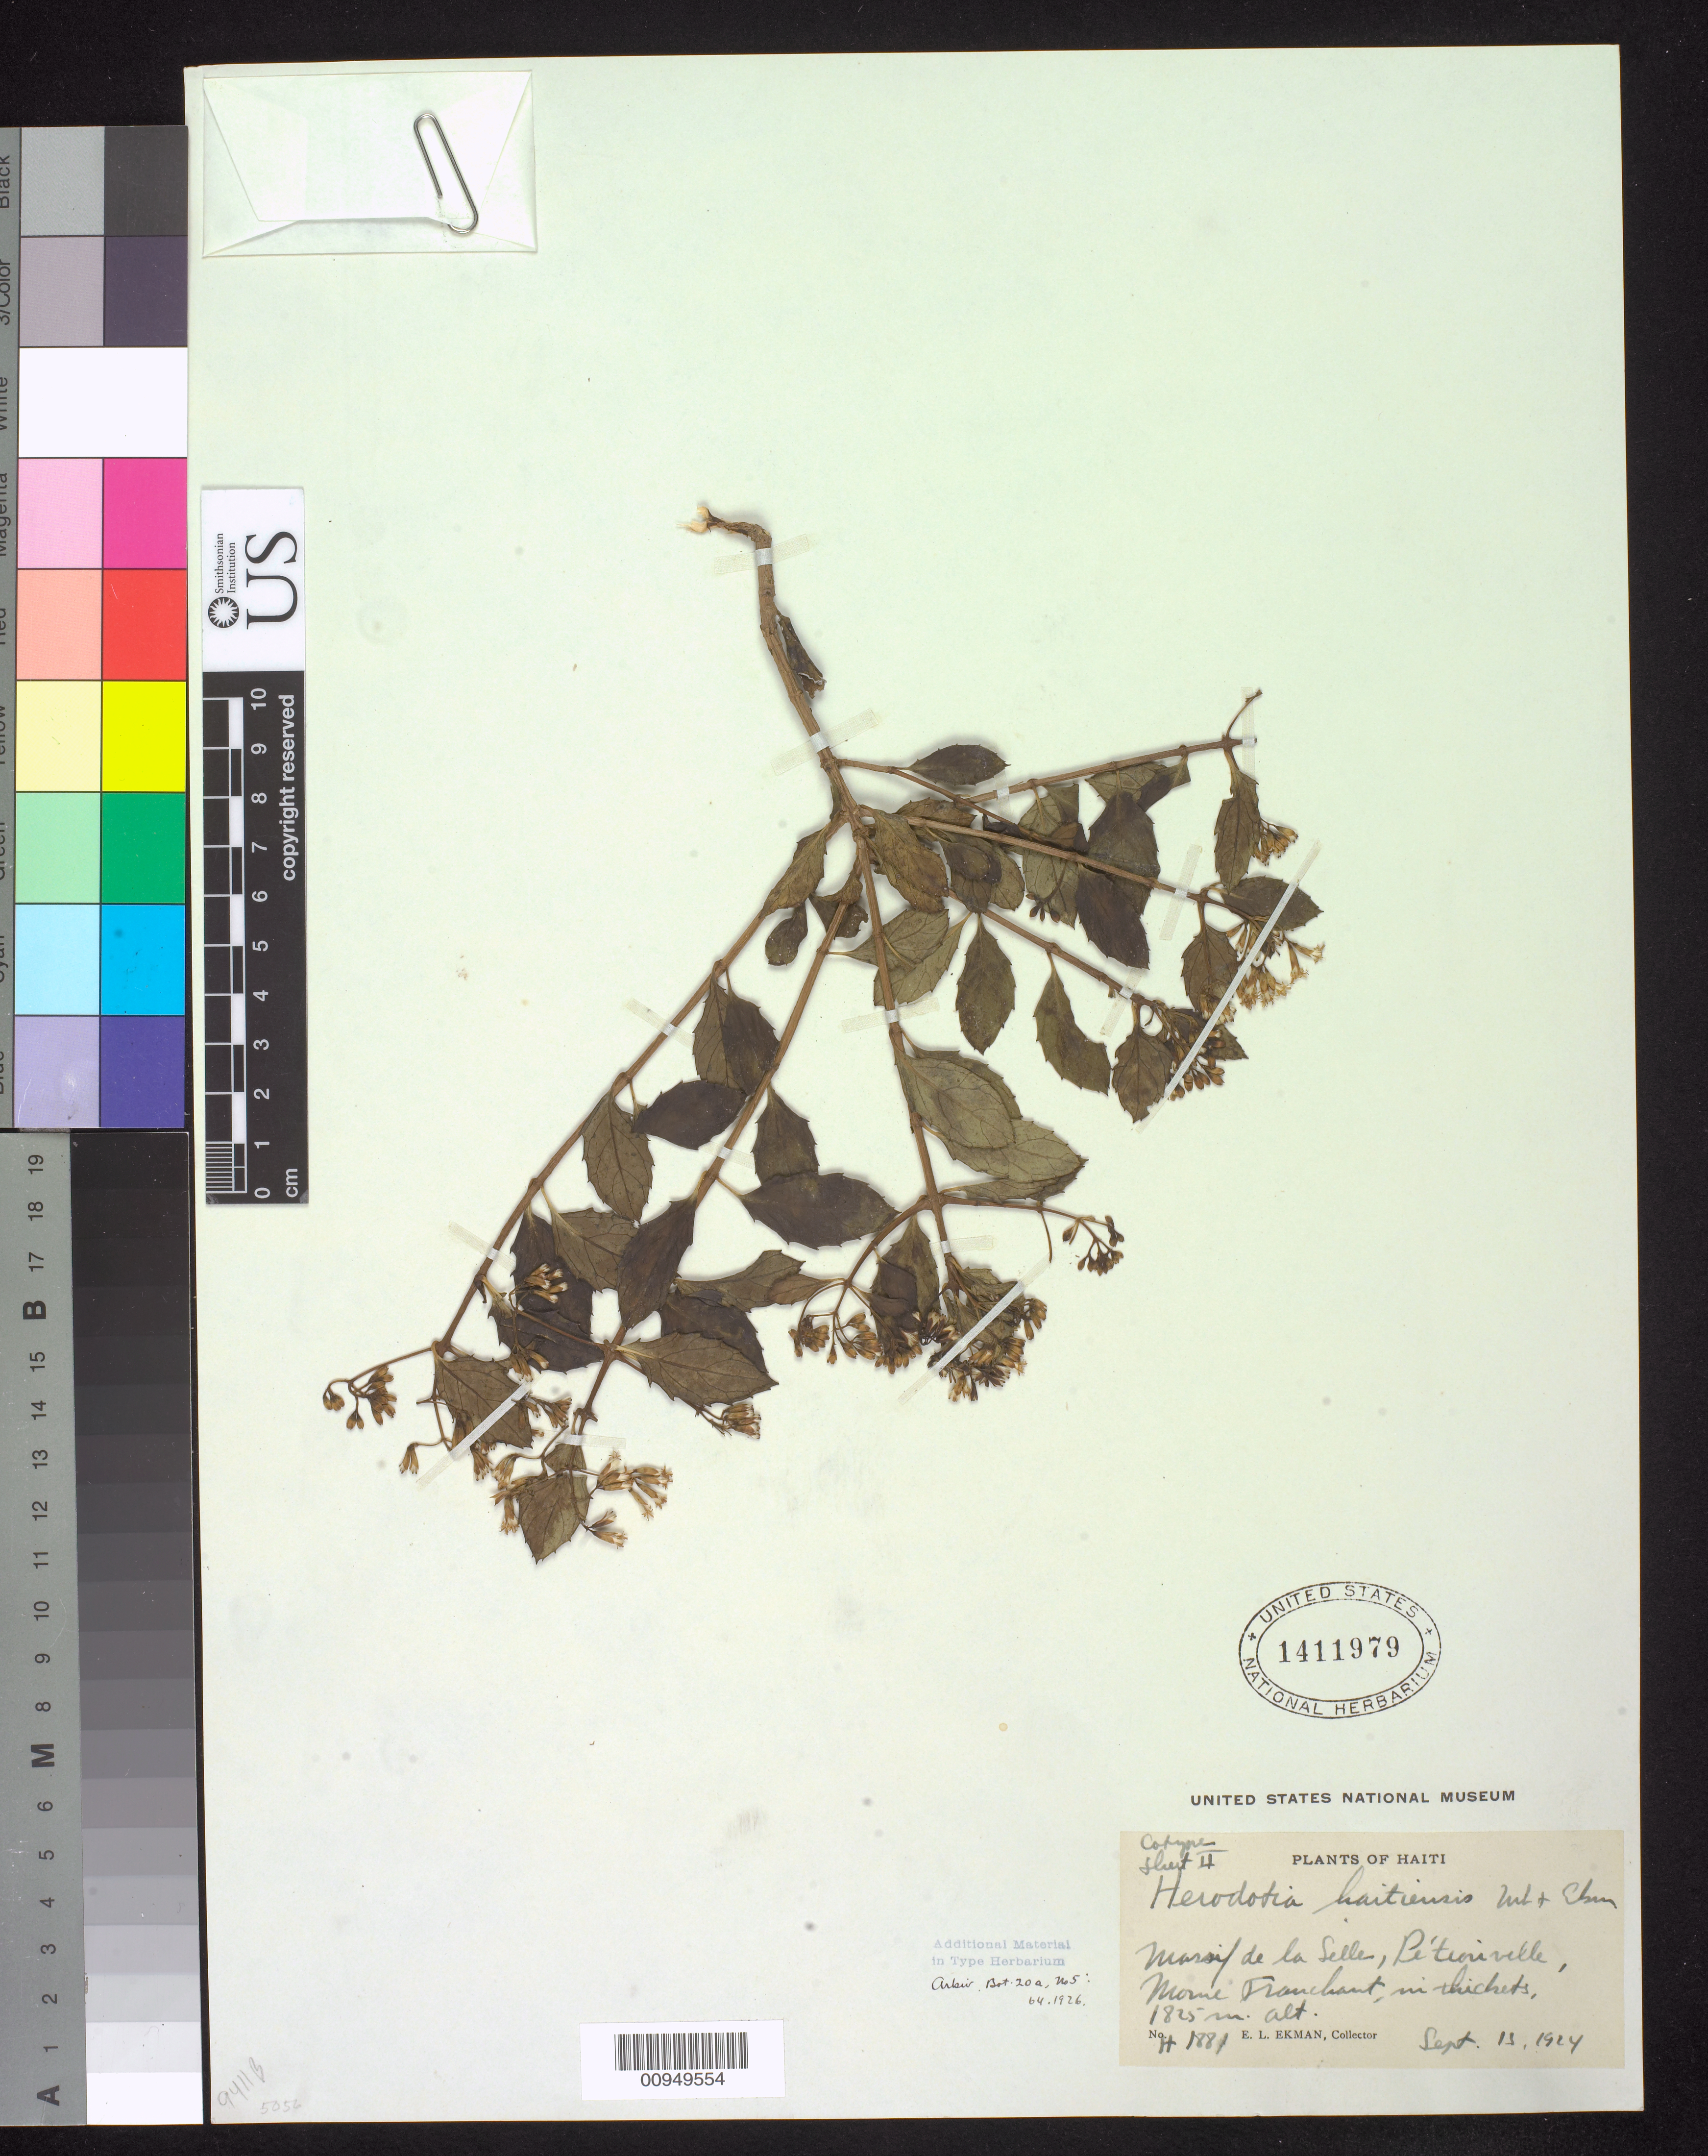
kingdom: Plantae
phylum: Tracheophyta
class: Magnoliopsida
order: Asterales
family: Asteraceae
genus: Herodotia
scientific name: Herodotia haitiensis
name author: Urb. & Ekman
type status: Isotype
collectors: E. L. Ekman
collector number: H 1881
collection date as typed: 13 Sep 1924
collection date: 1924-09-13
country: Haiti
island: Hispaniola Island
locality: Massif de la Selle, Pétionville, Morne Tranchant.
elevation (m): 1825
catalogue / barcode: US 1411979